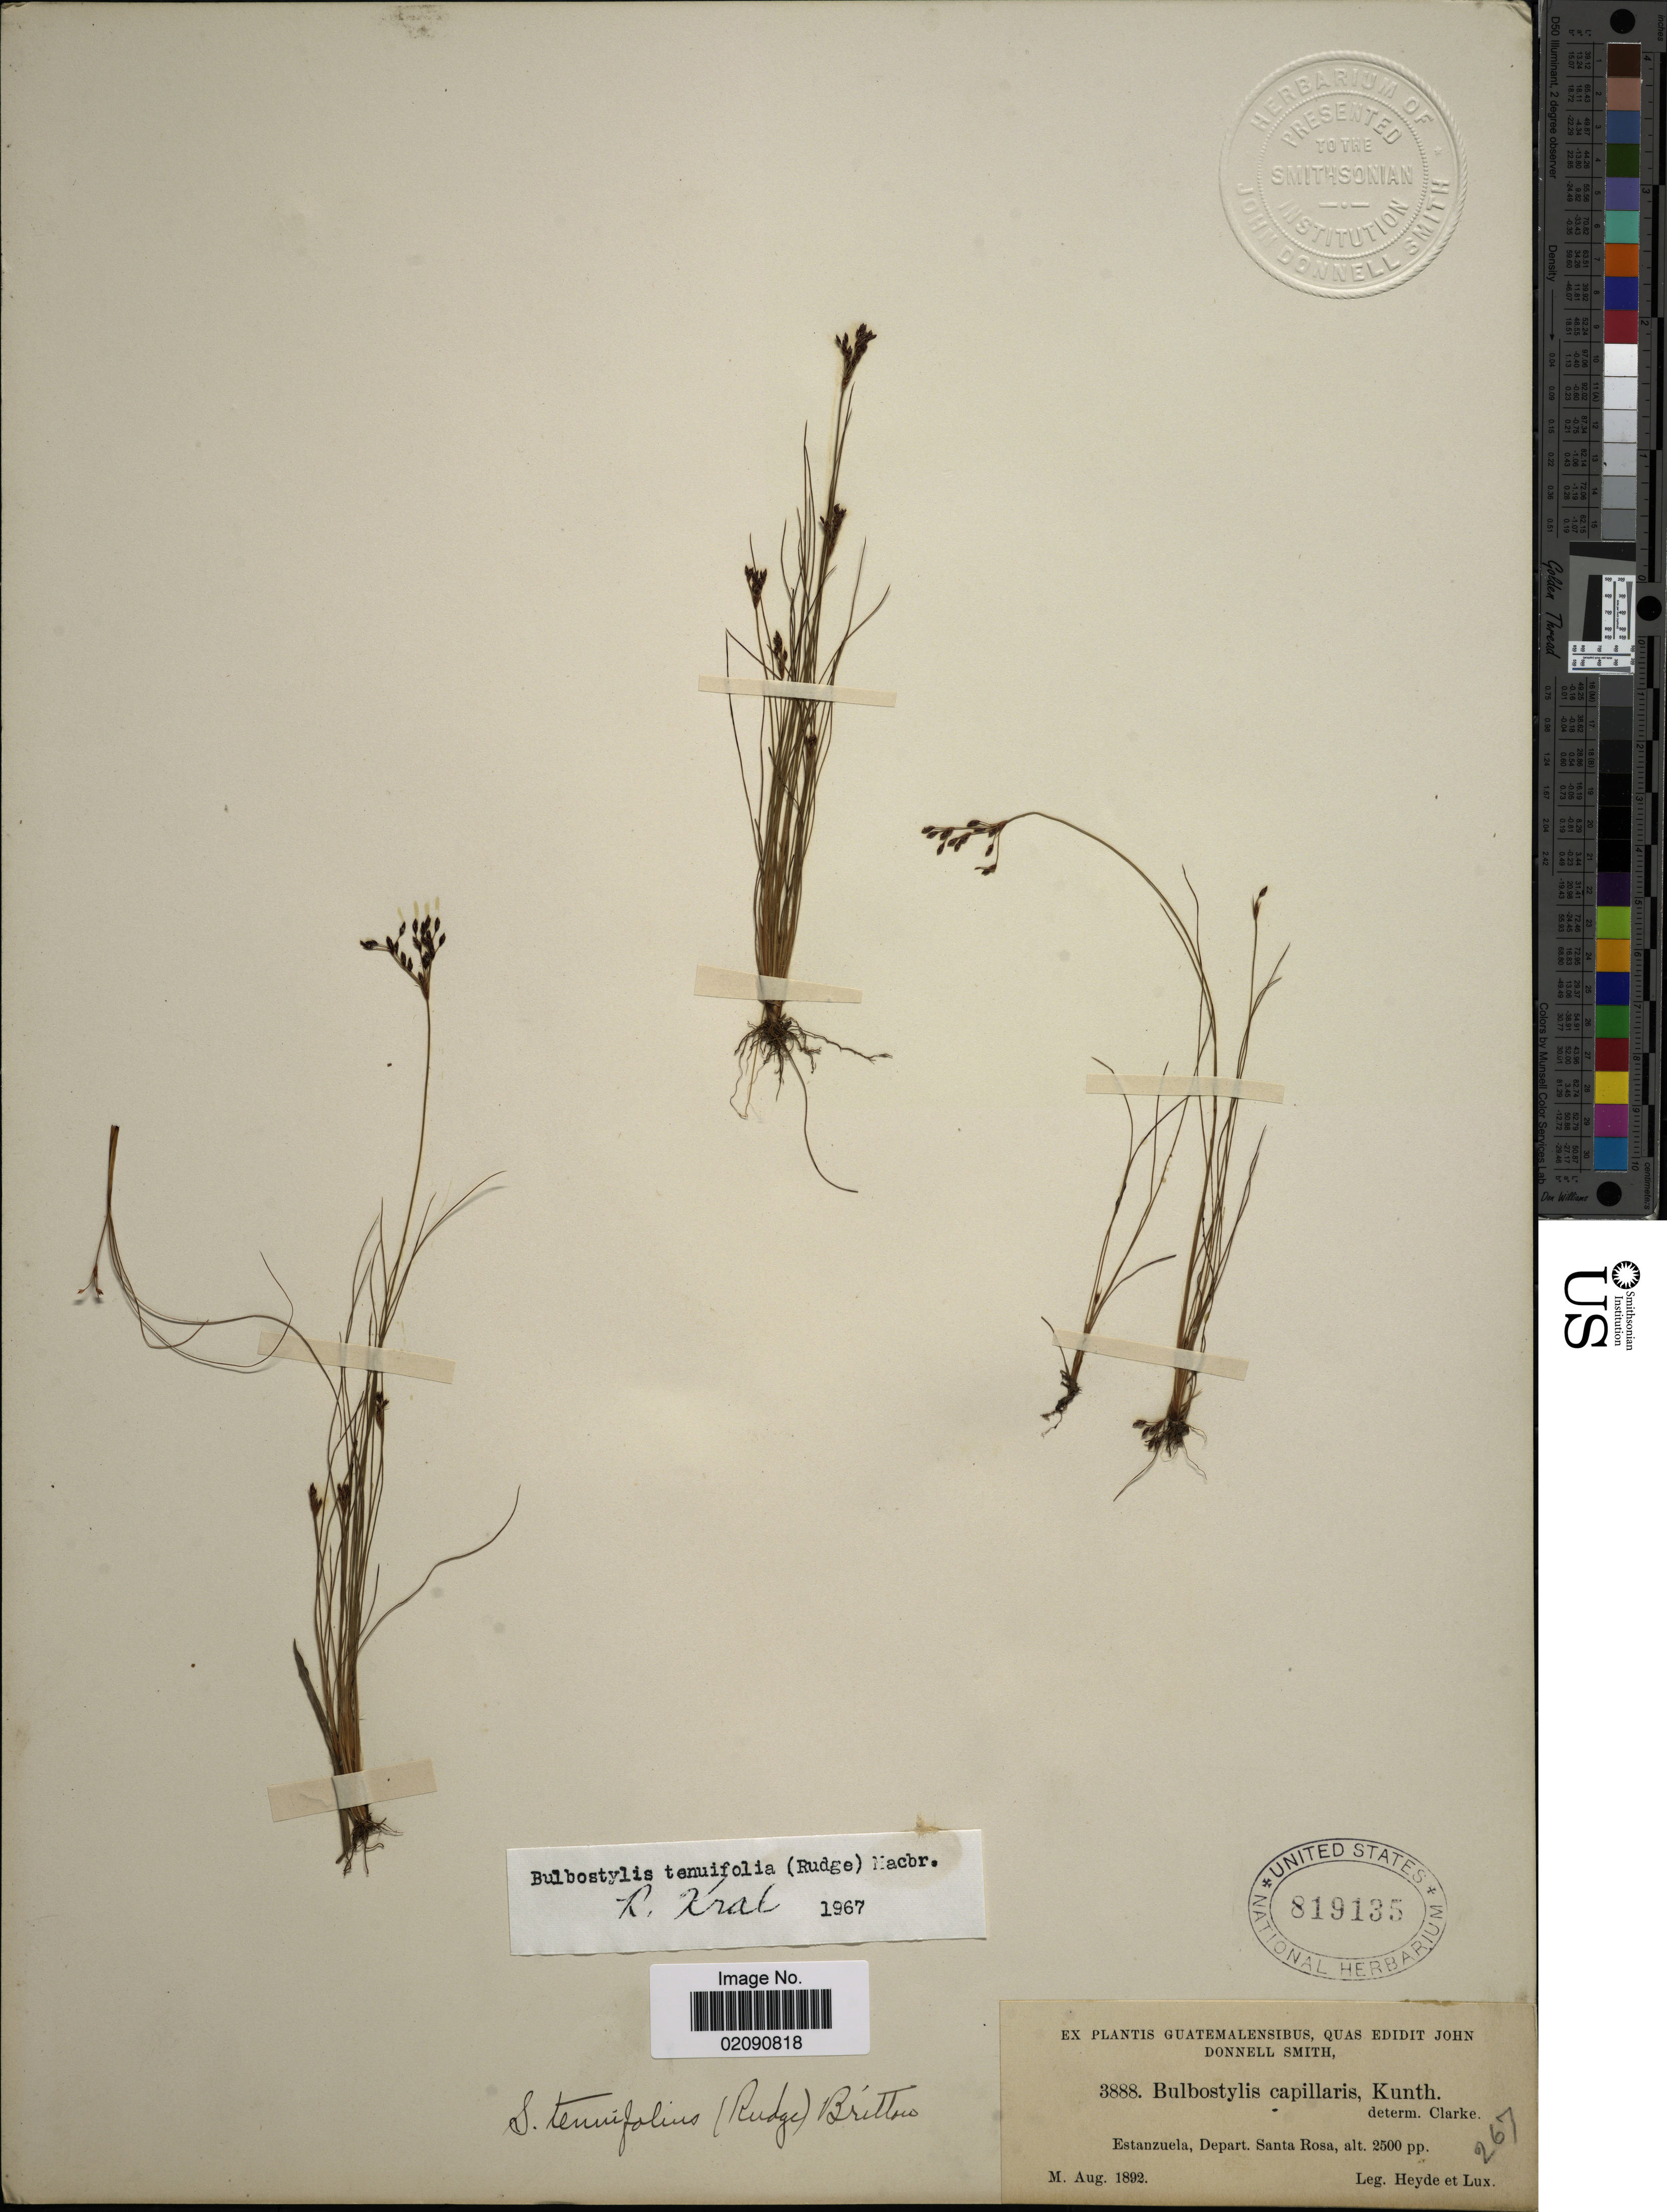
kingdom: Plantae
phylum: Tracheophyta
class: Liliopsida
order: Poales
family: Cyperaceae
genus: Bulbostylis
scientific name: Bulbostylis tenuifolia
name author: (Rudge) J.F. Macbr.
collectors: Heyde & Lux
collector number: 3888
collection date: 1892-08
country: Guatemala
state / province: Santa Rosa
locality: Estanzuela.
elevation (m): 762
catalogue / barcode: US 819135